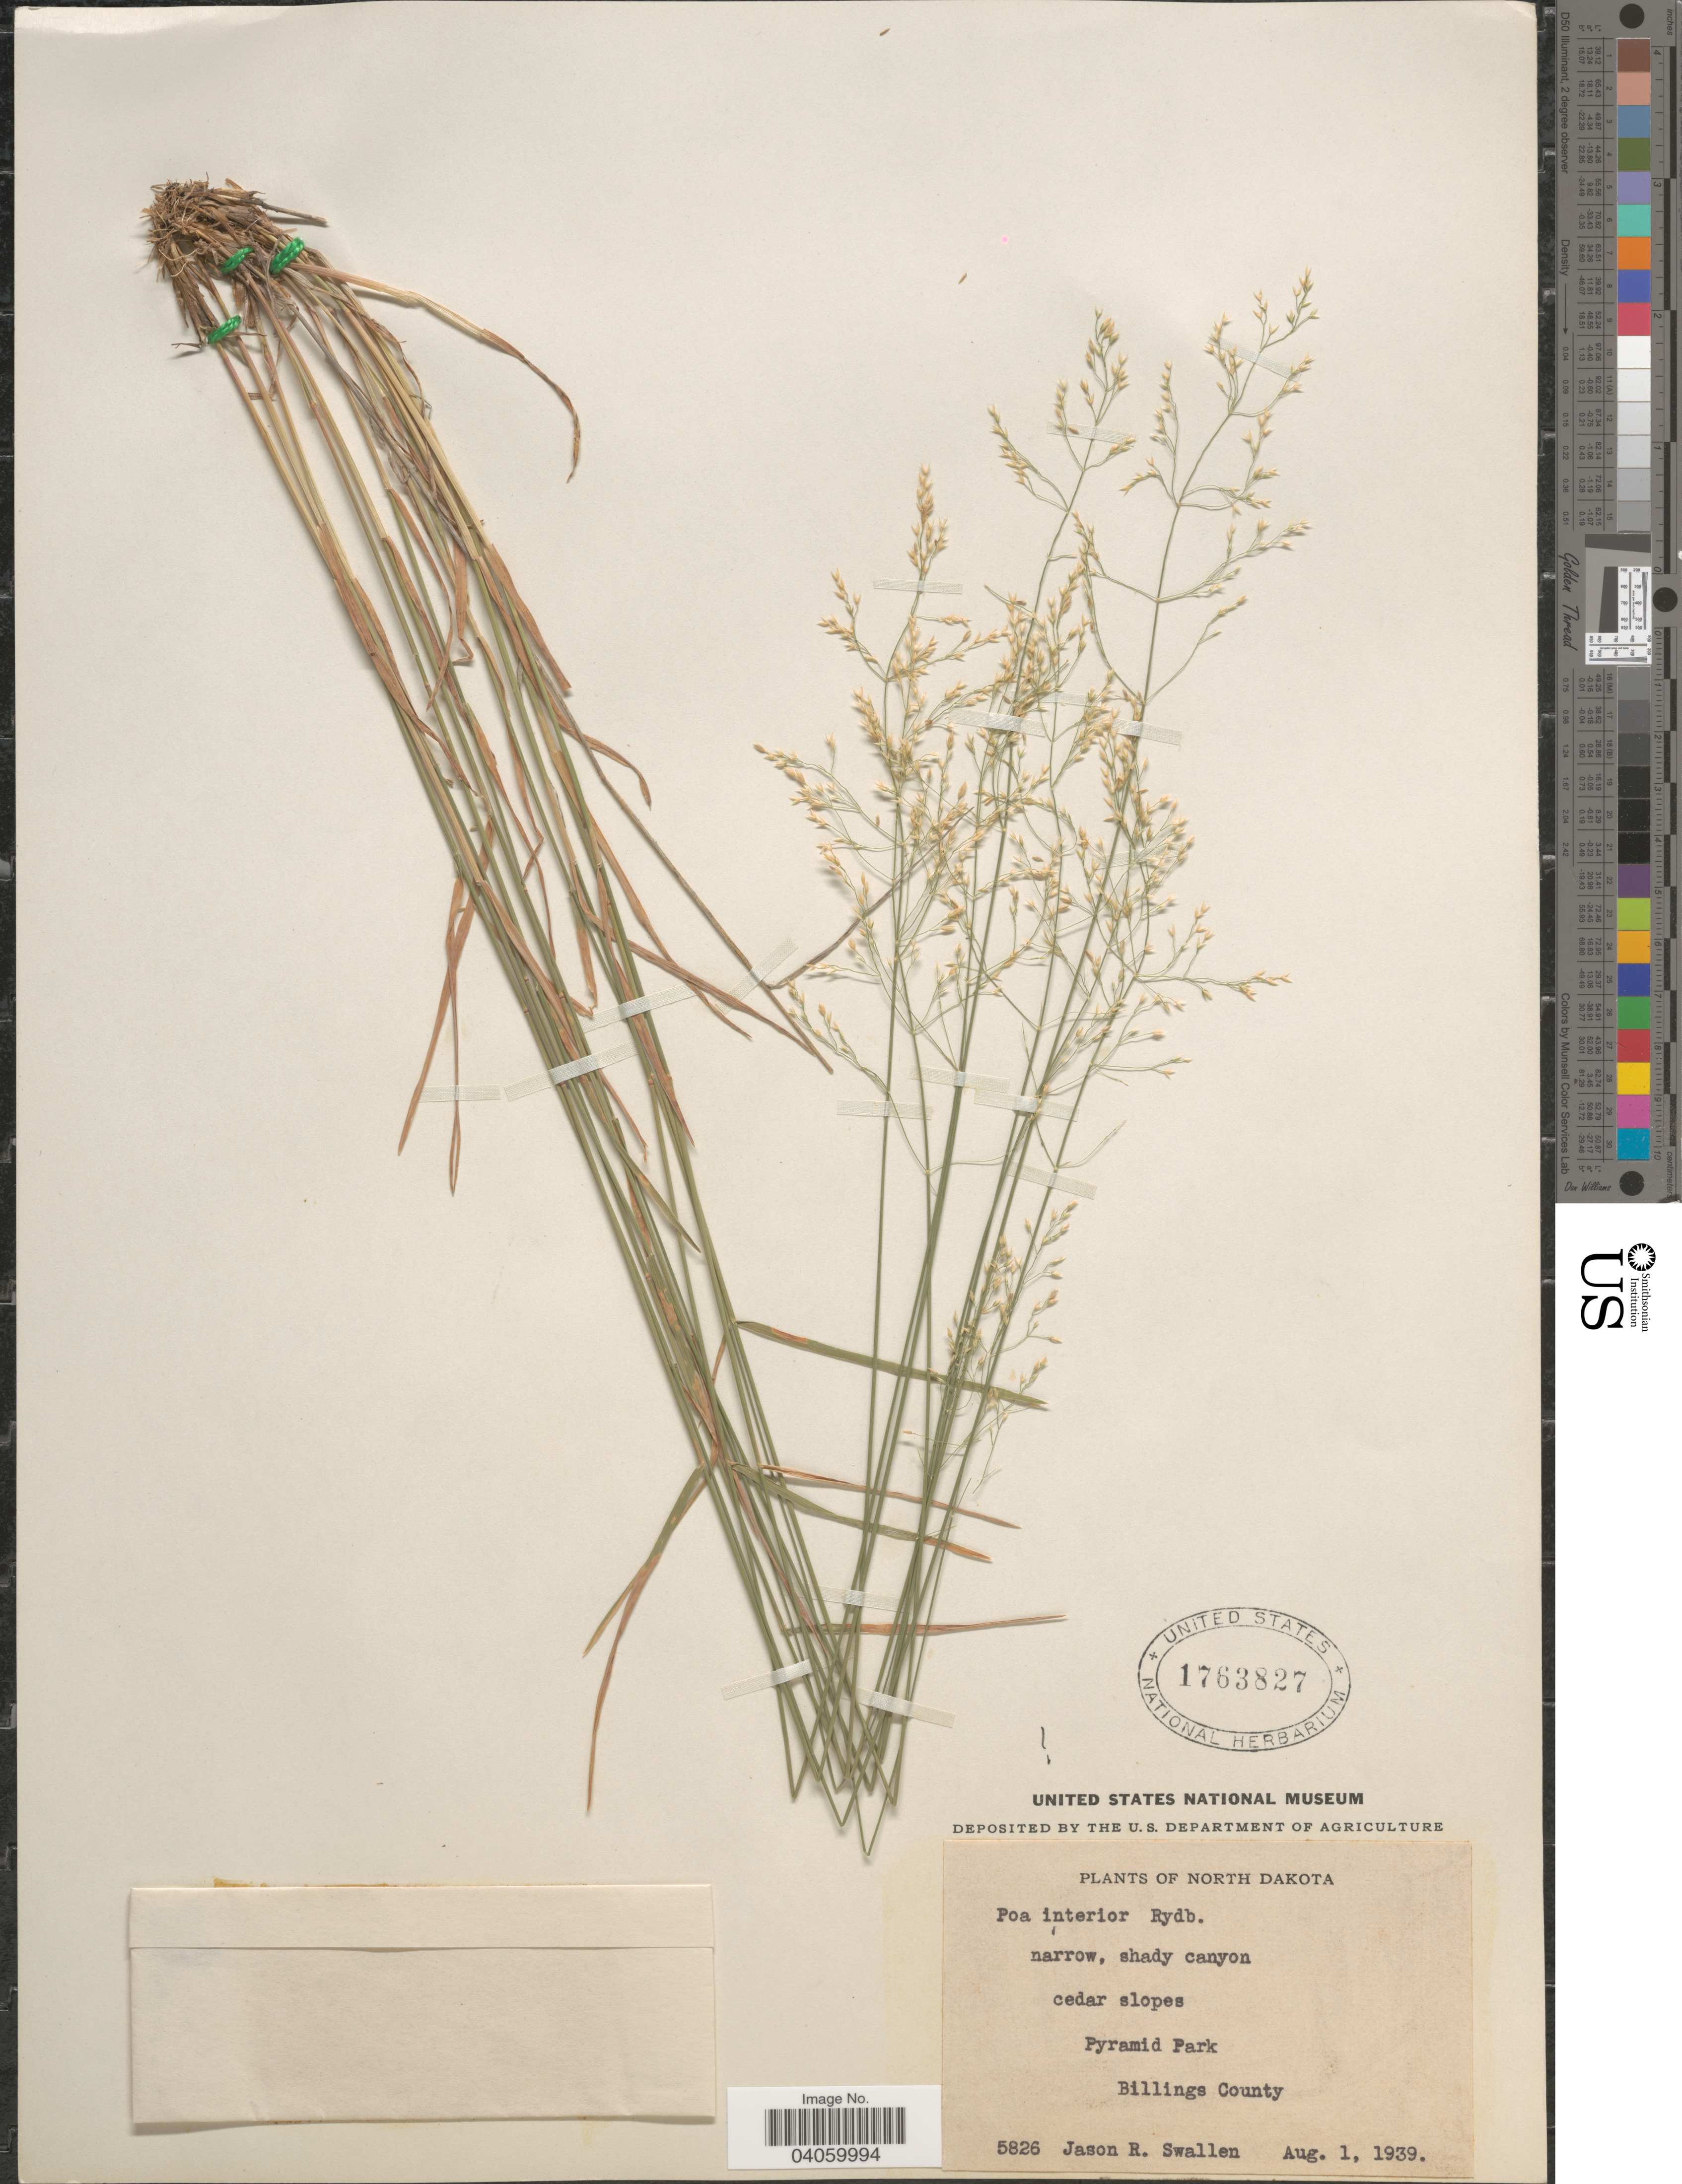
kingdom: Plantae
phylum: Tracheophyta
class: Liliopsida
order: Poales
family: Poaceae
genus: Poa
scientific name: Poa interior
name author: Rydb.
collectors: J. R. Swallen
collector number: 5826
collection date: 1939-08-01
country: United States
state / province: North Dakota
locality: Cedar slope. Pyramid Park. Billings County.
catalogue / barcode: US 1763827